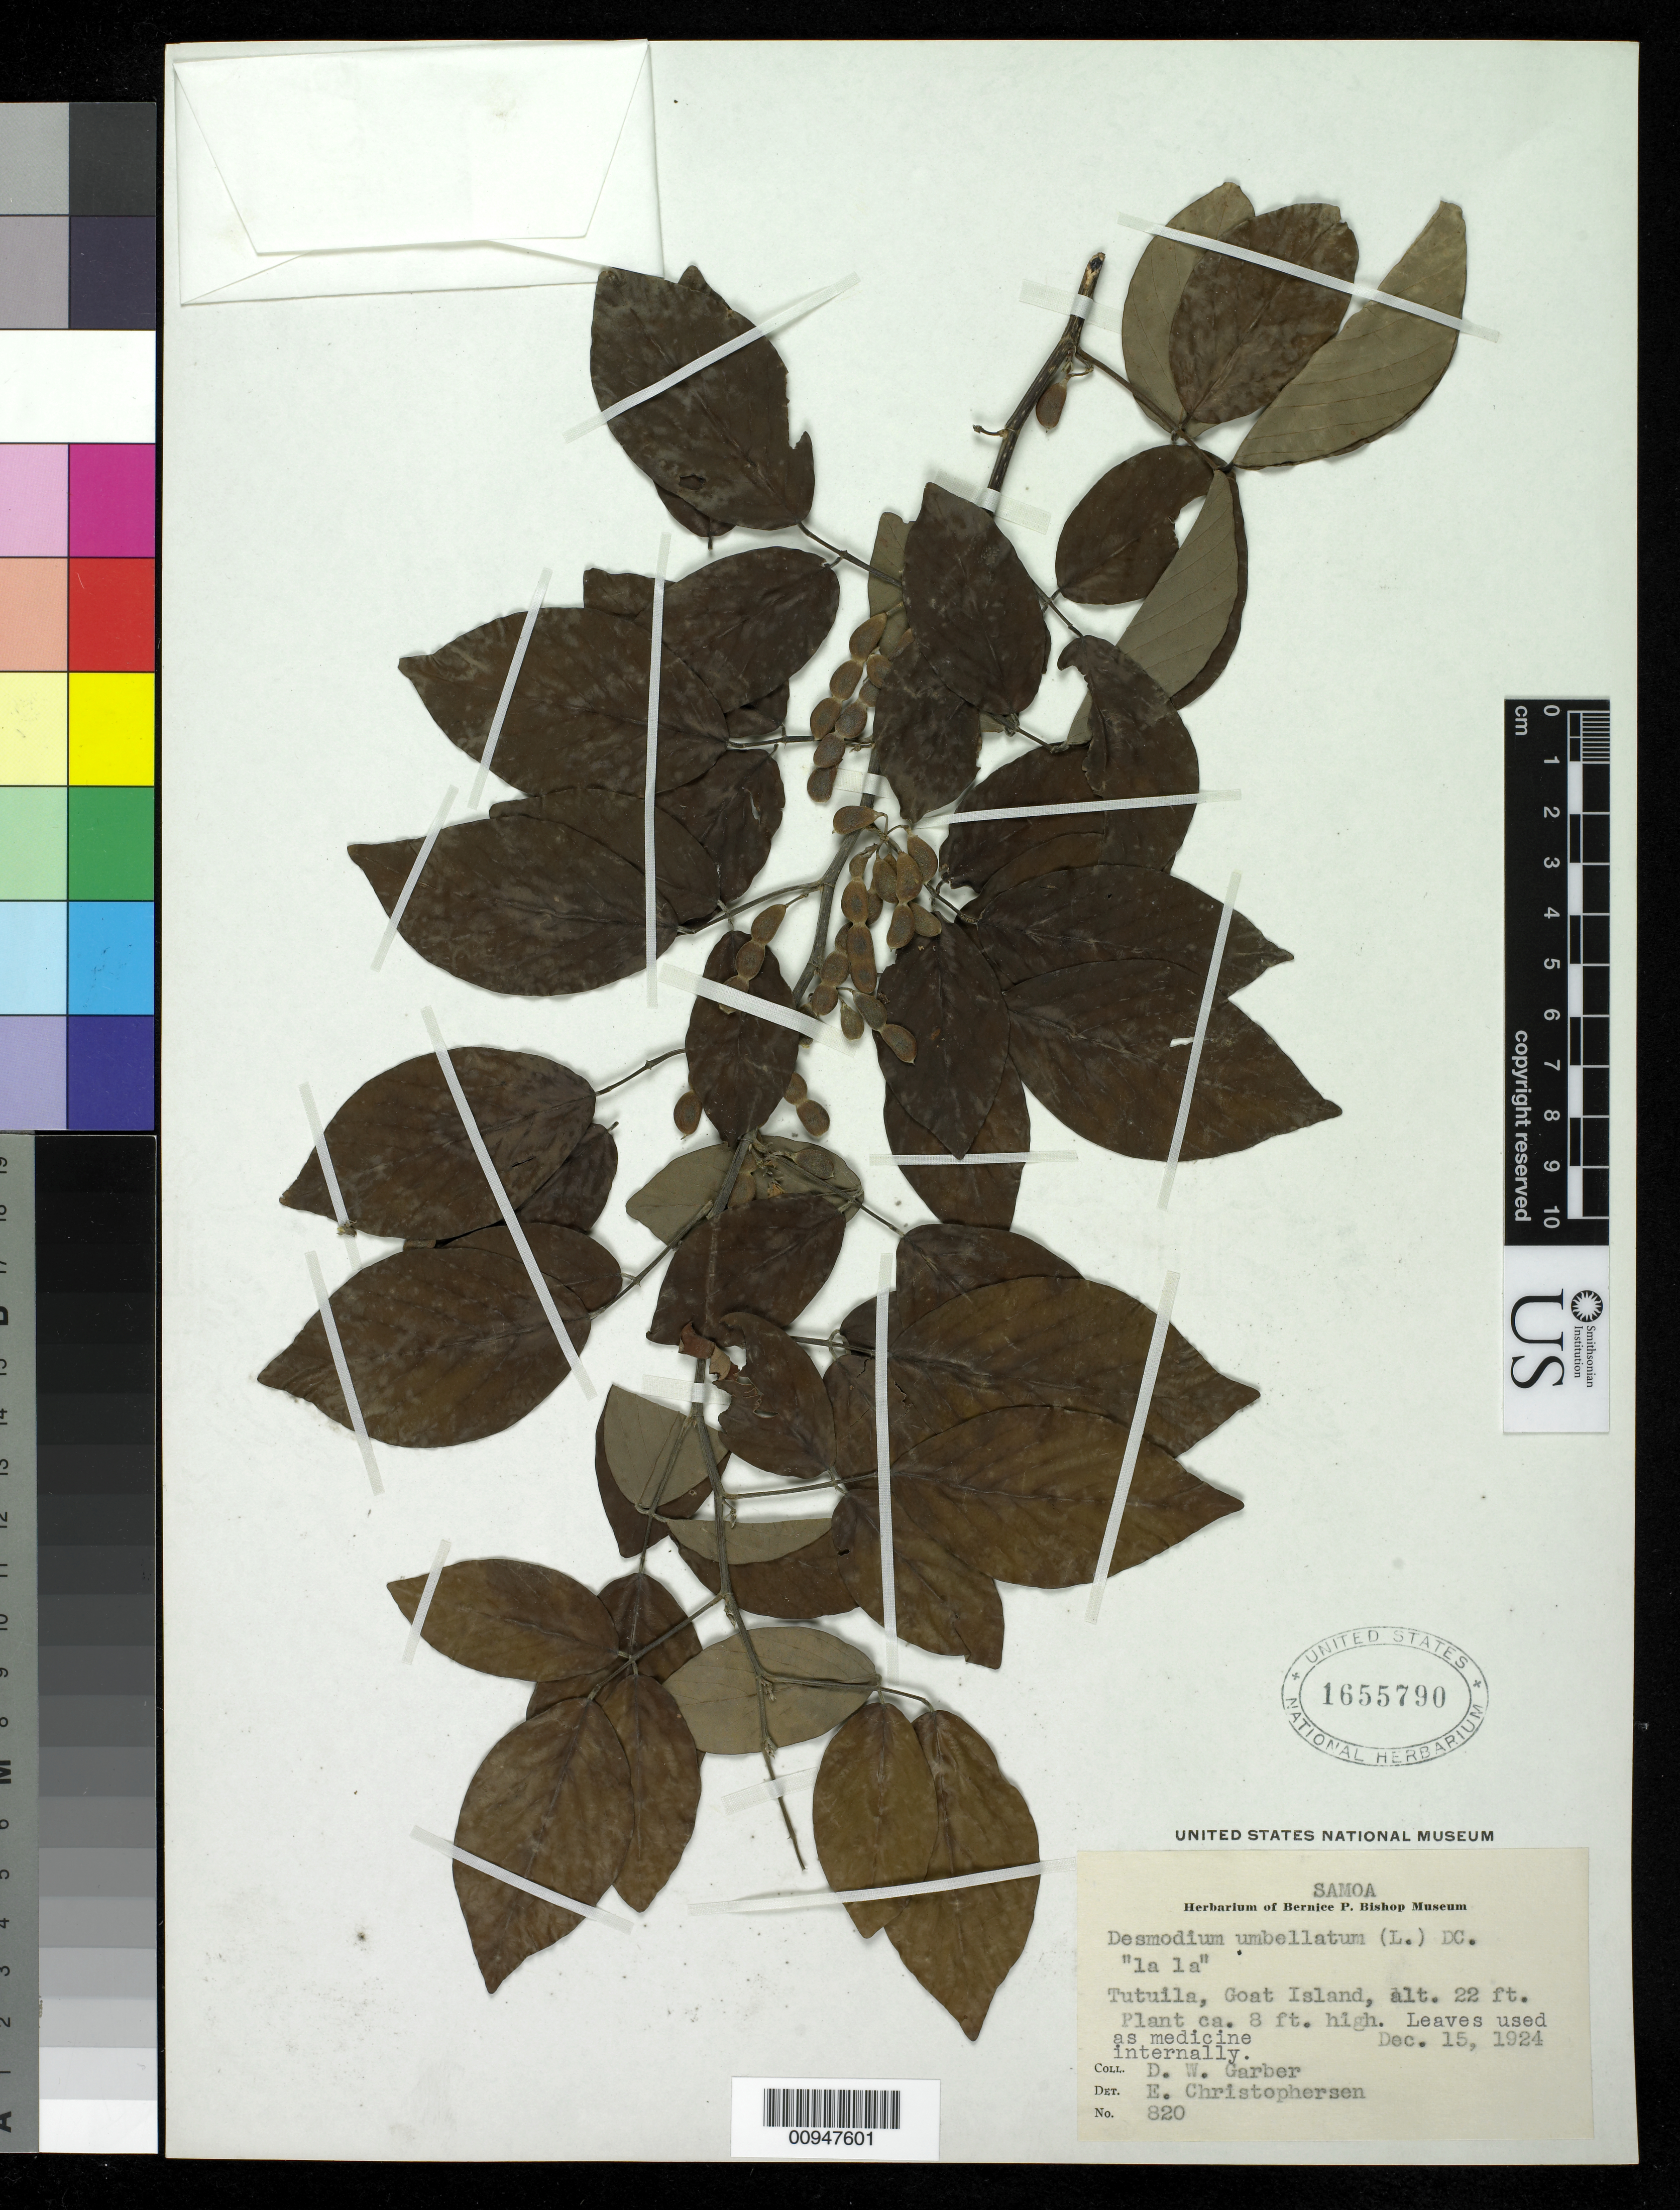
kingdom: Plantae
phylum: Tracheophyta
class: Magnoliopsida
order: Fabales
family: Fabaceae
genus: Dendrolobium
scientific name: Dendrolobium umbellatum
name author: (L.) Benth.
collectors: D. W. Garber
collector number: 820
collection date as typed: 15 Dec 1924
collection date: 1924-12-15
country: American Samoa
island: Tutua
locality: Goat Island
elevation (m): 7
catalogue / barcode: US 1655790